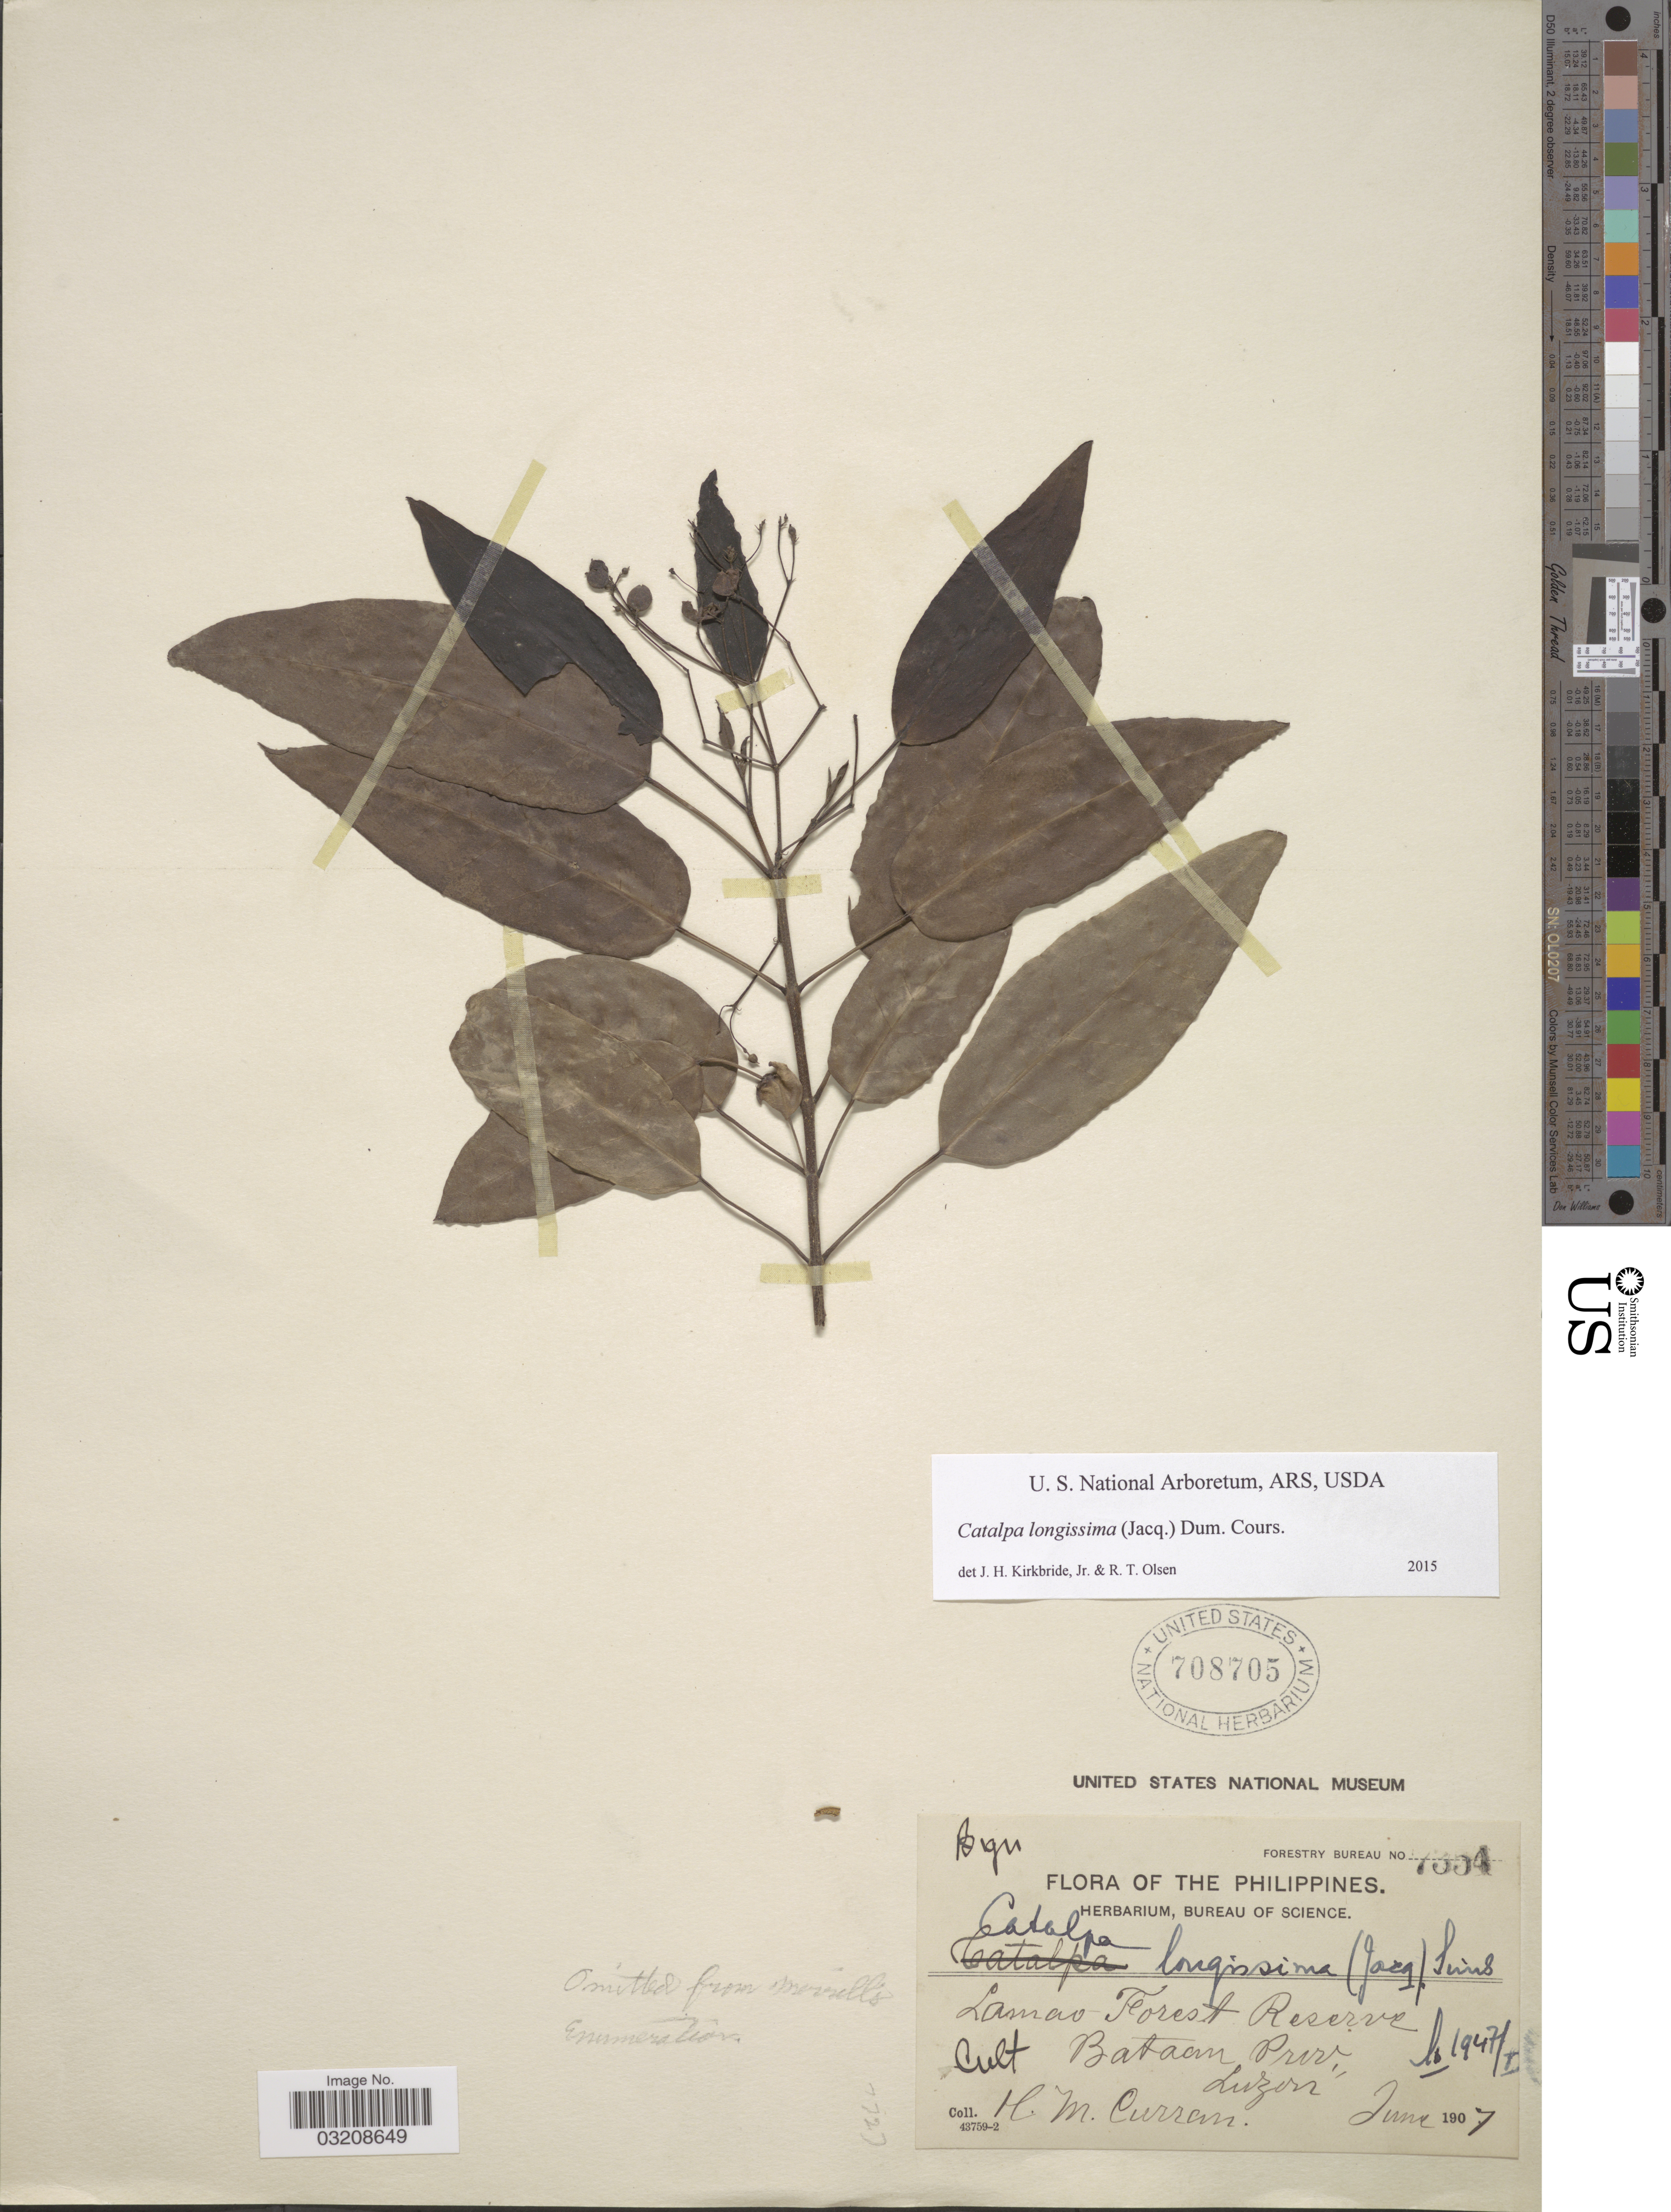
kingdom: Plantae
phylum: Tracheophyta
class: Magnoliopsida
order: Lamiales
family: Bignoniaceae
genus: Catalpa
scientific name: Catalpa longissima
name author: (Jacq.) Dum. Cours.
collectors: H. M. Curran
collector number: Forestry Bureau 7354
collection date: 1907-06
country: Philippines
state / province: Central Luzon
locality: Lamao Forest Reserve, Bataan Prov. Luzon.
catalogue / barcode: US 708705